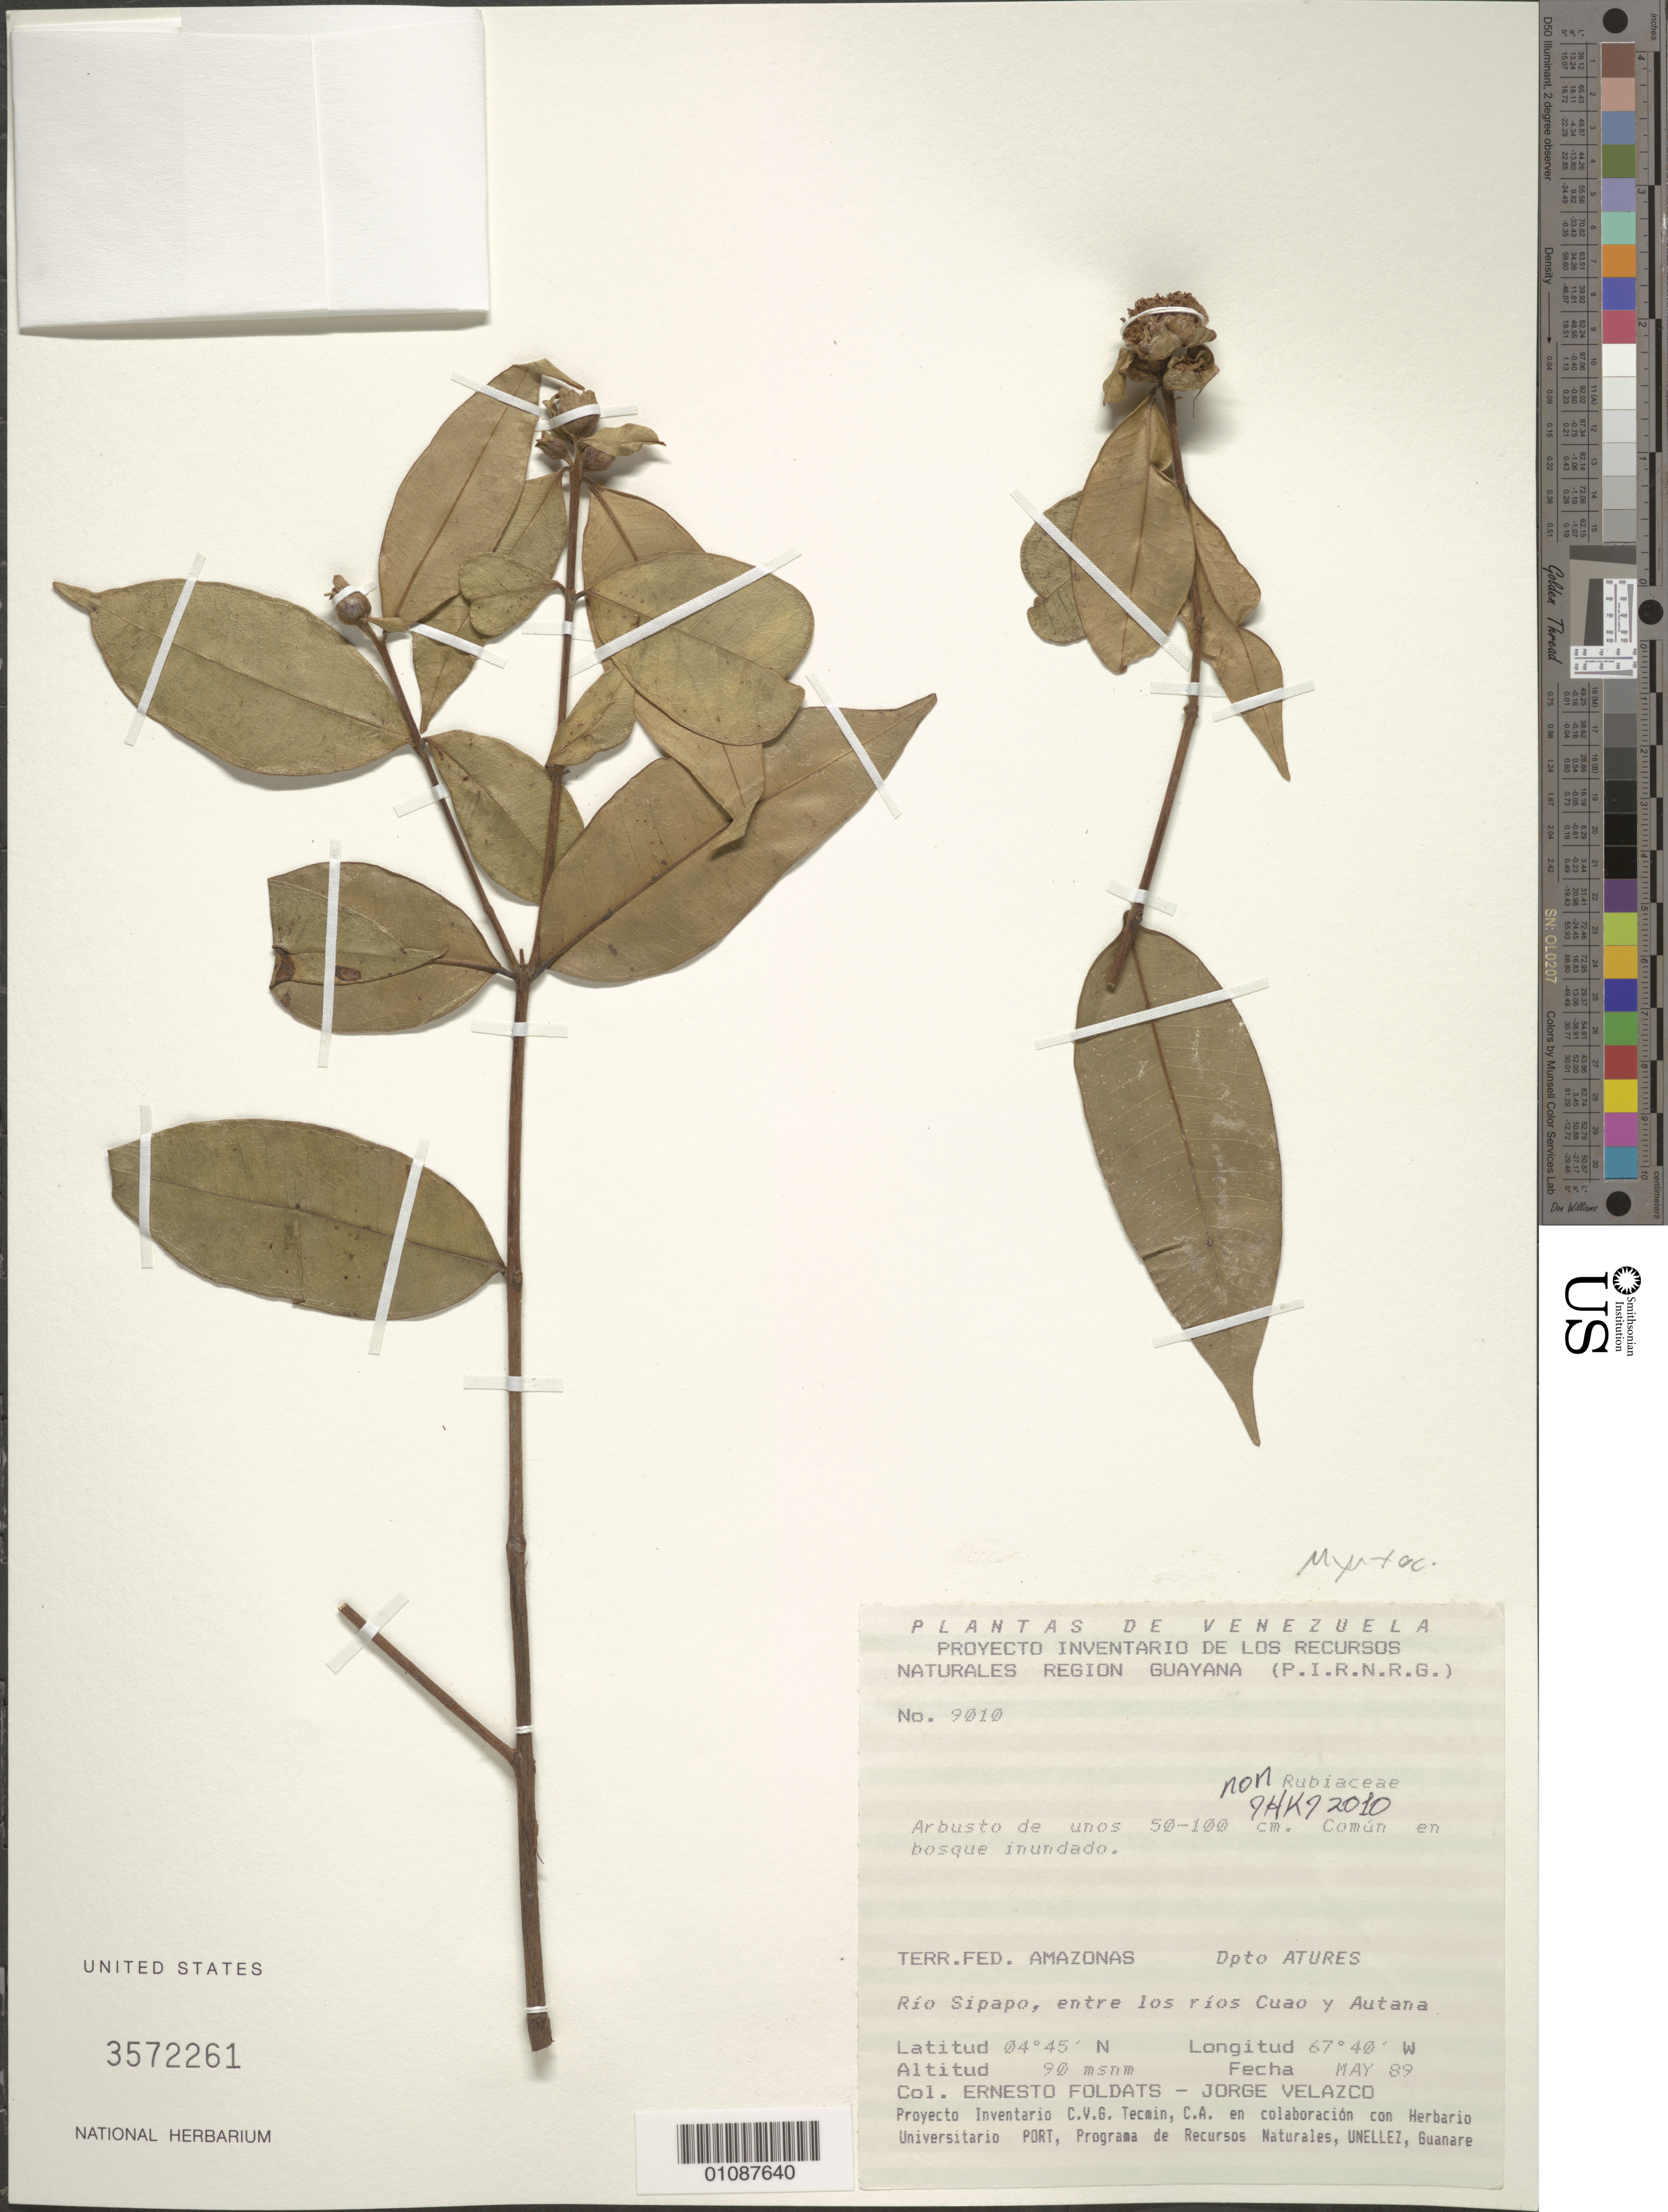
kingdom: Plantae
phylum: Tracheophyta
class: Magnoliopsida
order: Myrtales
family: Myrtaceae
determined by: Liesner, R. L.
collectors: E. Foldats & J. Velazco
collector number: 9010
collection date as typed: May-89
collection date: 1989-05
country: Venezuela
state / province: Amazonas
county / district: Atures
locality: Rio Sipapo, entre los rios Cuao y Autana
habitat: Bosque inundado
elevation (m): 90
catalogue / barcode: US 3572261